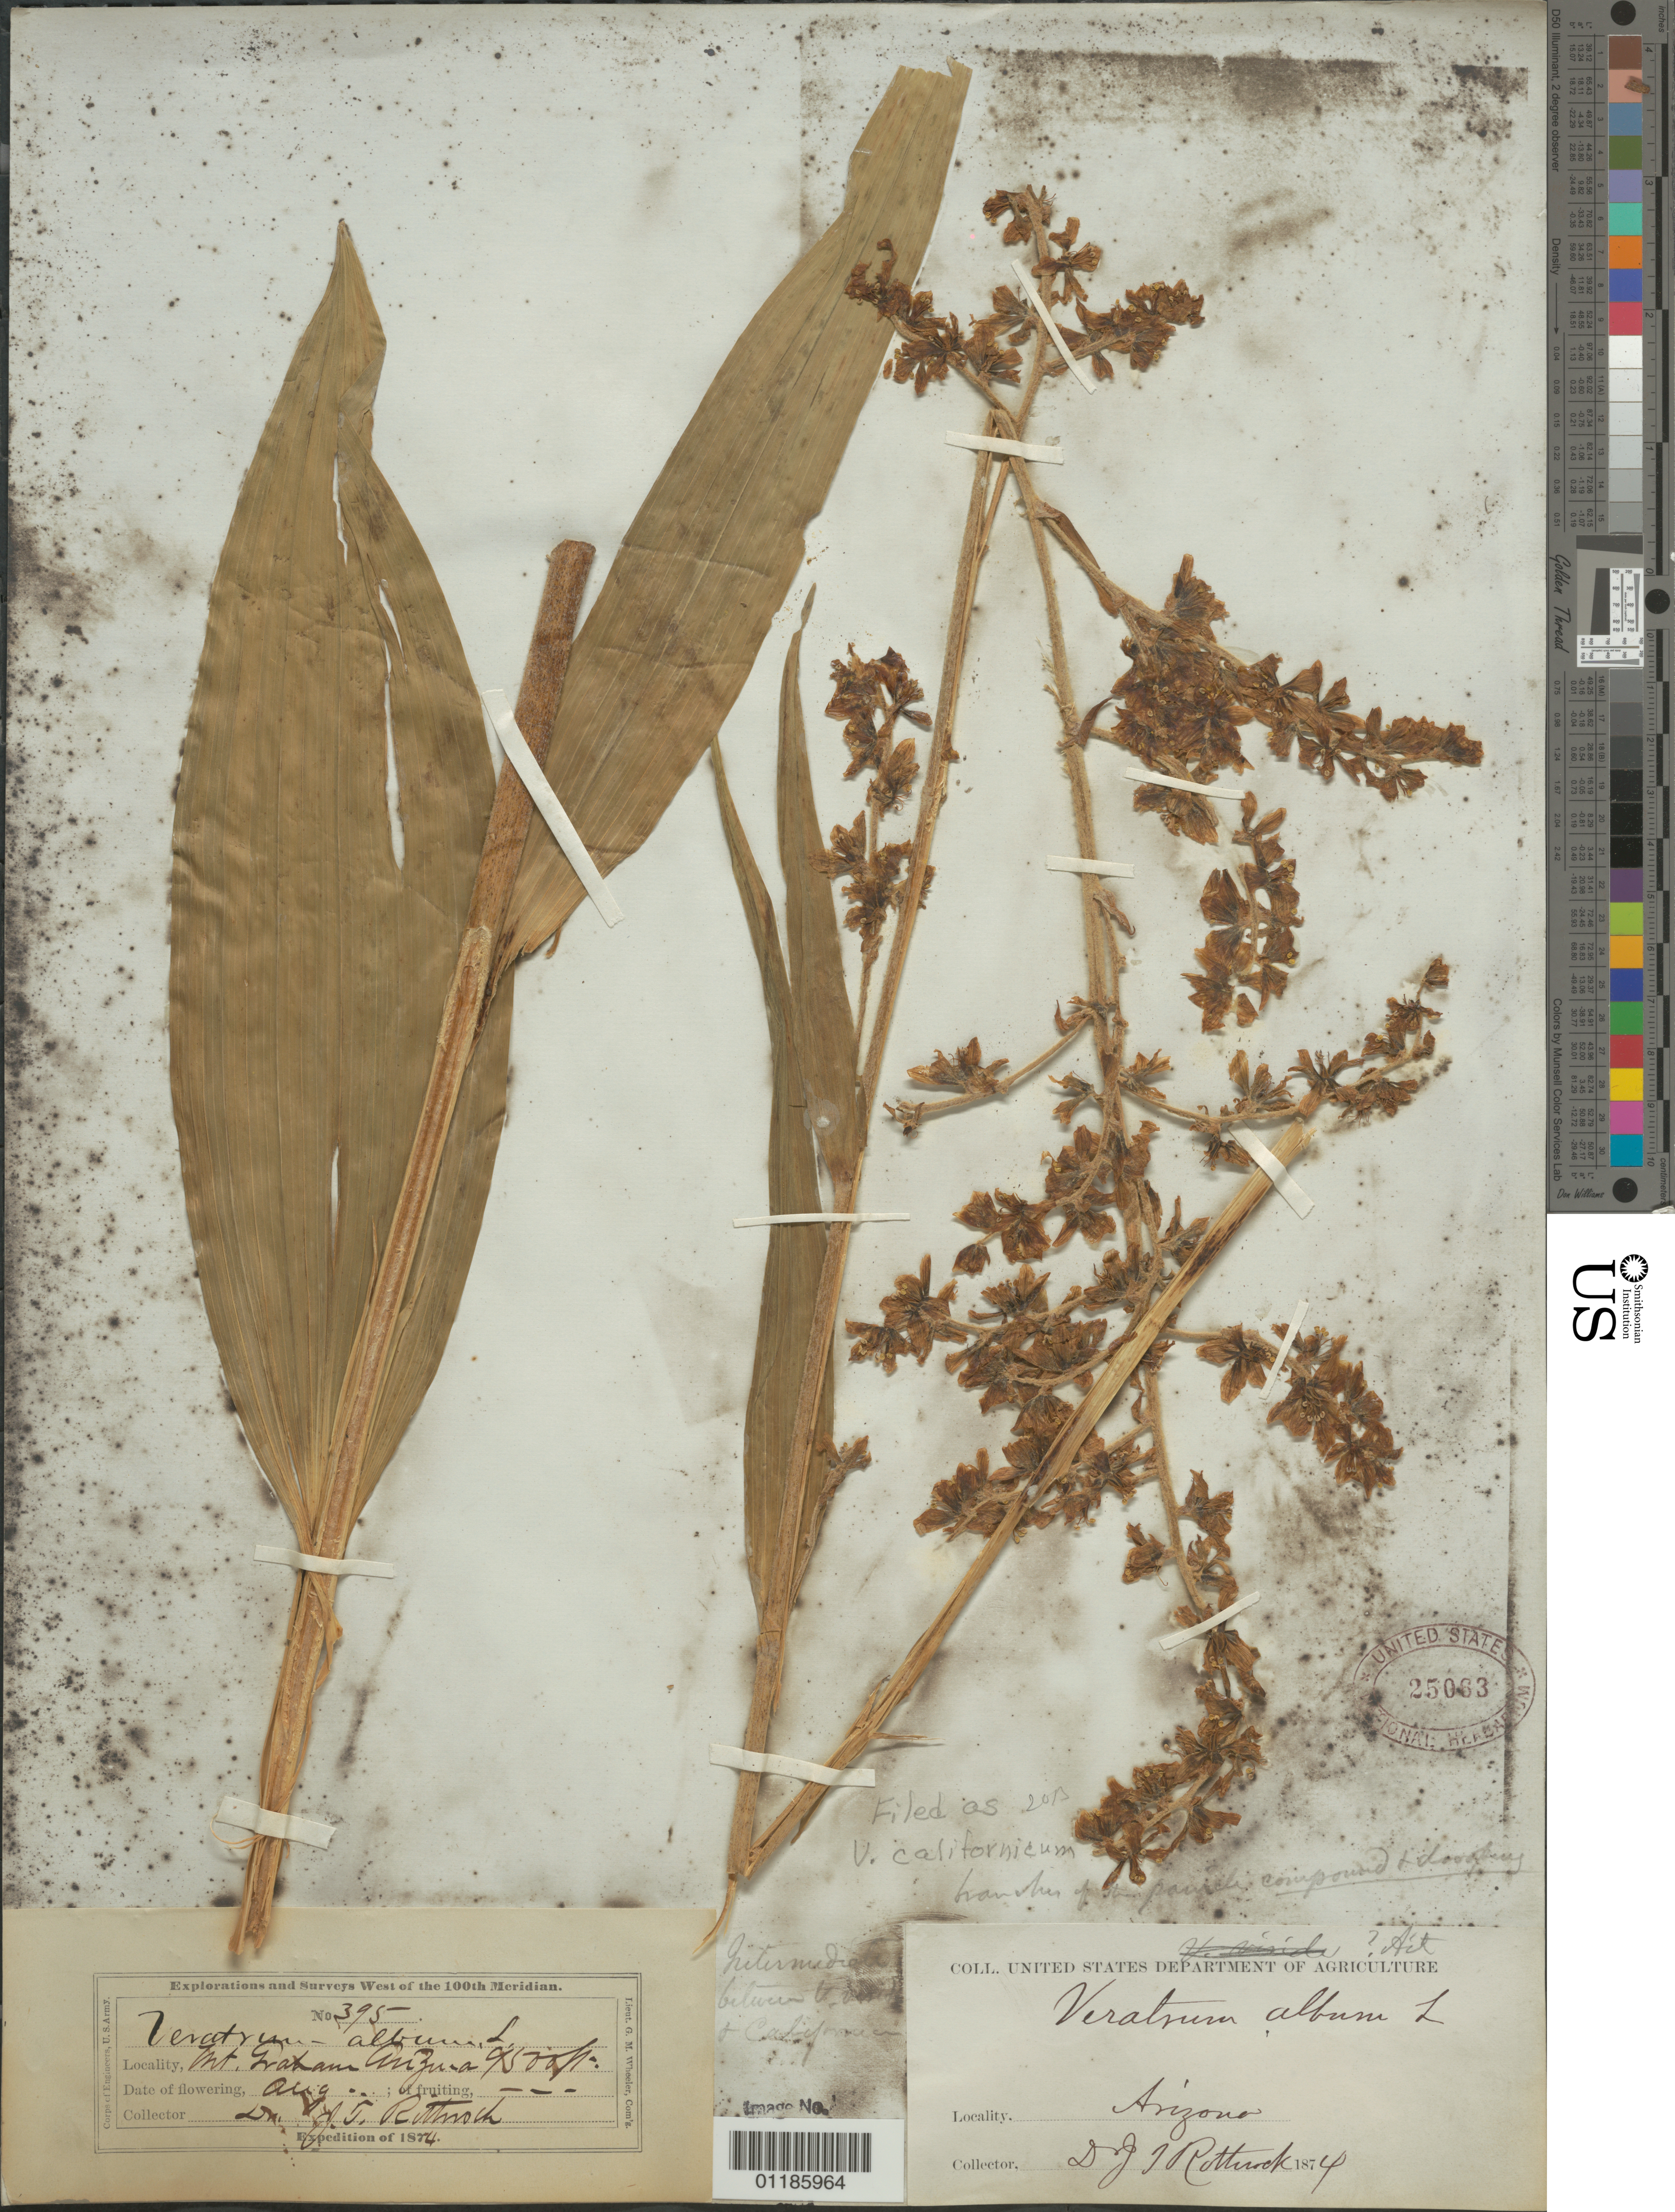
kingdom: Plantae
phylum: Tracheophyta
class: Liliopsida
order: Liliales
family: Melanthiaceae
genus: Veratrum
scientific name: Veratrum californicum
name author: Durand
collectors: J. T. Rothrock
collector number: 395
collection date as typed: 1874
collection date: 1874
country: United States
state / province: Arizona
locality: Mt. Graham.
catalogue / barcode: US 25063